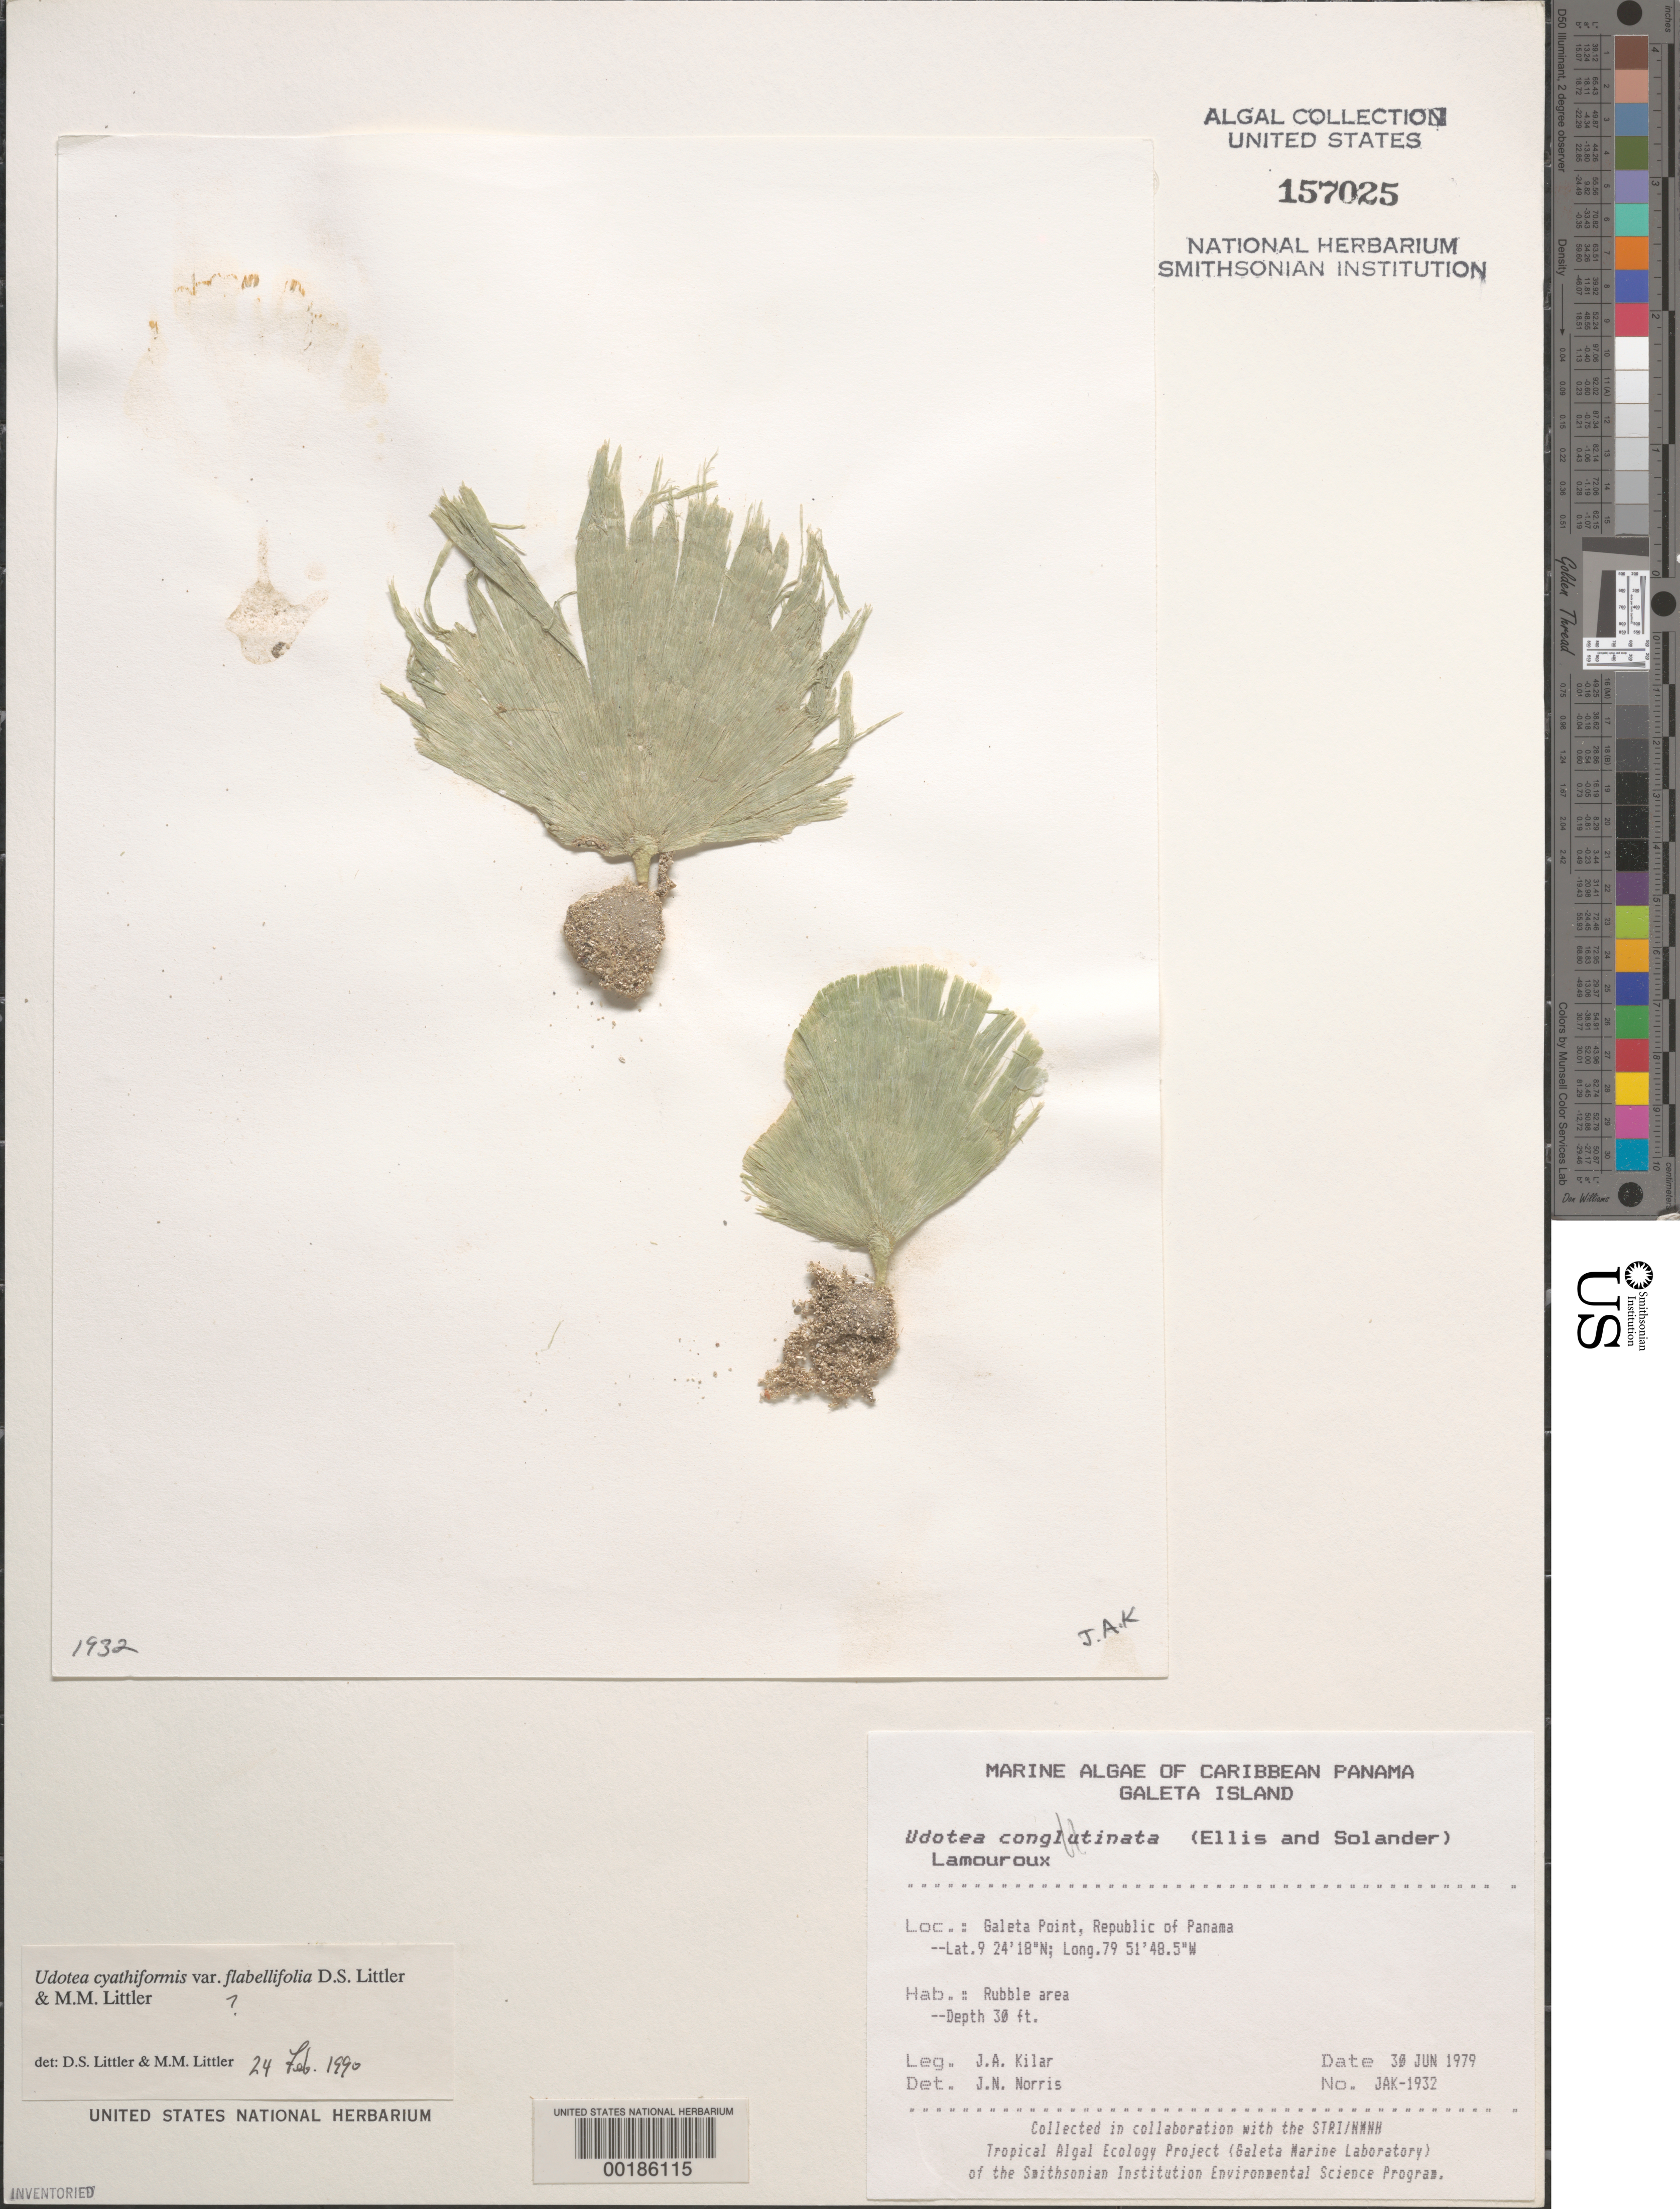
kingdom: Plantae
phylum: Chlorophyta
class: Ulvophyceae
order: Bryopsidales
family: Udoteaceae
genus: Udotea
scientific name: Udotea cyathiformis var. flabellifolia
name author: D.S. Littler & Littler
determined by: Littler, D. S.; Littler, M. M.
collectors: J. A. Kilar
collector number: JAK-1932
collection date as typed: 30 Jun 1979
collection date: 1979-06-30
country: Panama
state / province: Colón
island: Galeta Island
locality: Galeta Point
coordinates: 9 24' 18" N, 79 51' 48.5" W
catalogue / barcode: US 157025